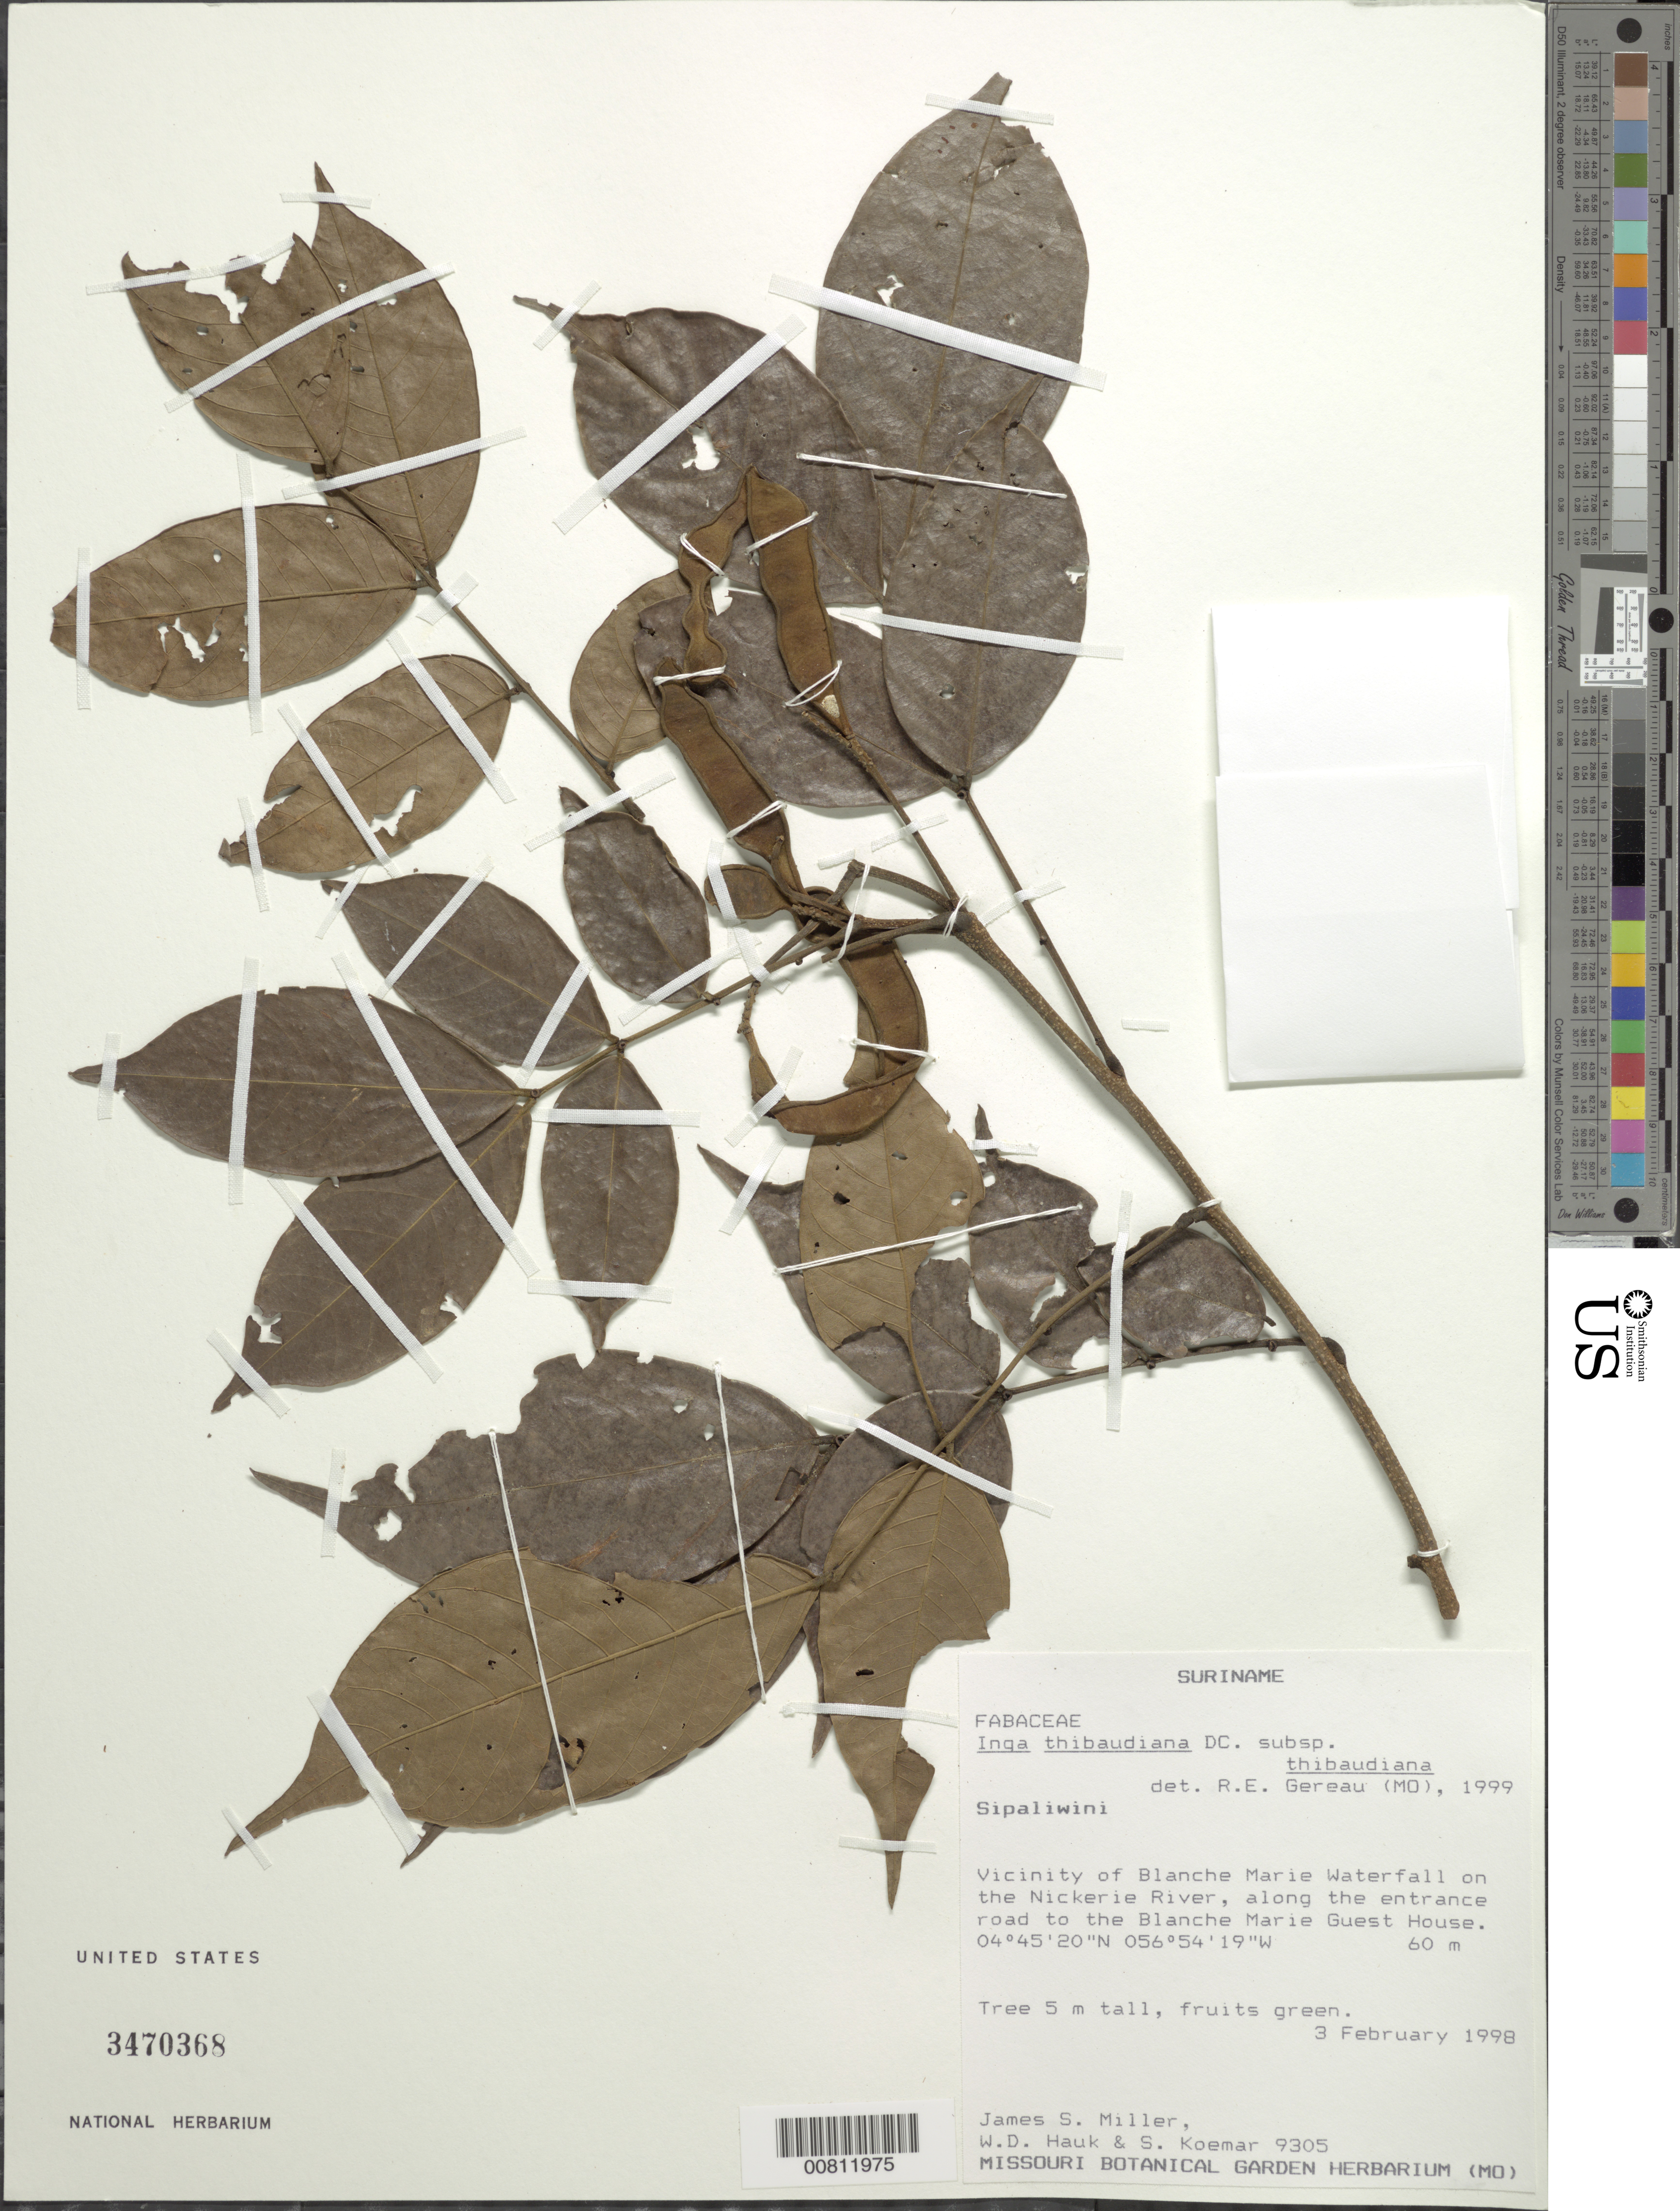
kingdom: Plantae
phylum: Tracheophyta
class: Magnoliopsida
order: Fabales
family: Fabaceae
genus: Inga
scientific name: Inga thibaudiana subsp. thibaudiana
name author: DC.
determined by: Gereau, R. E.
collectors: J. S. Miller, S. Koemar & W. Hauk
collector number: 9305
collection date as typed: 3-Feb-98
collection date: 1998-02-03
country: Suriname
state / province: Sipaliwini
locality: Blanche Marie falls, vic., on Nickerie R., along the entrance road to Blanche Marie Guest House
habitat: Along road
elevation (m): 60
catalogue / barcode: US 3470368